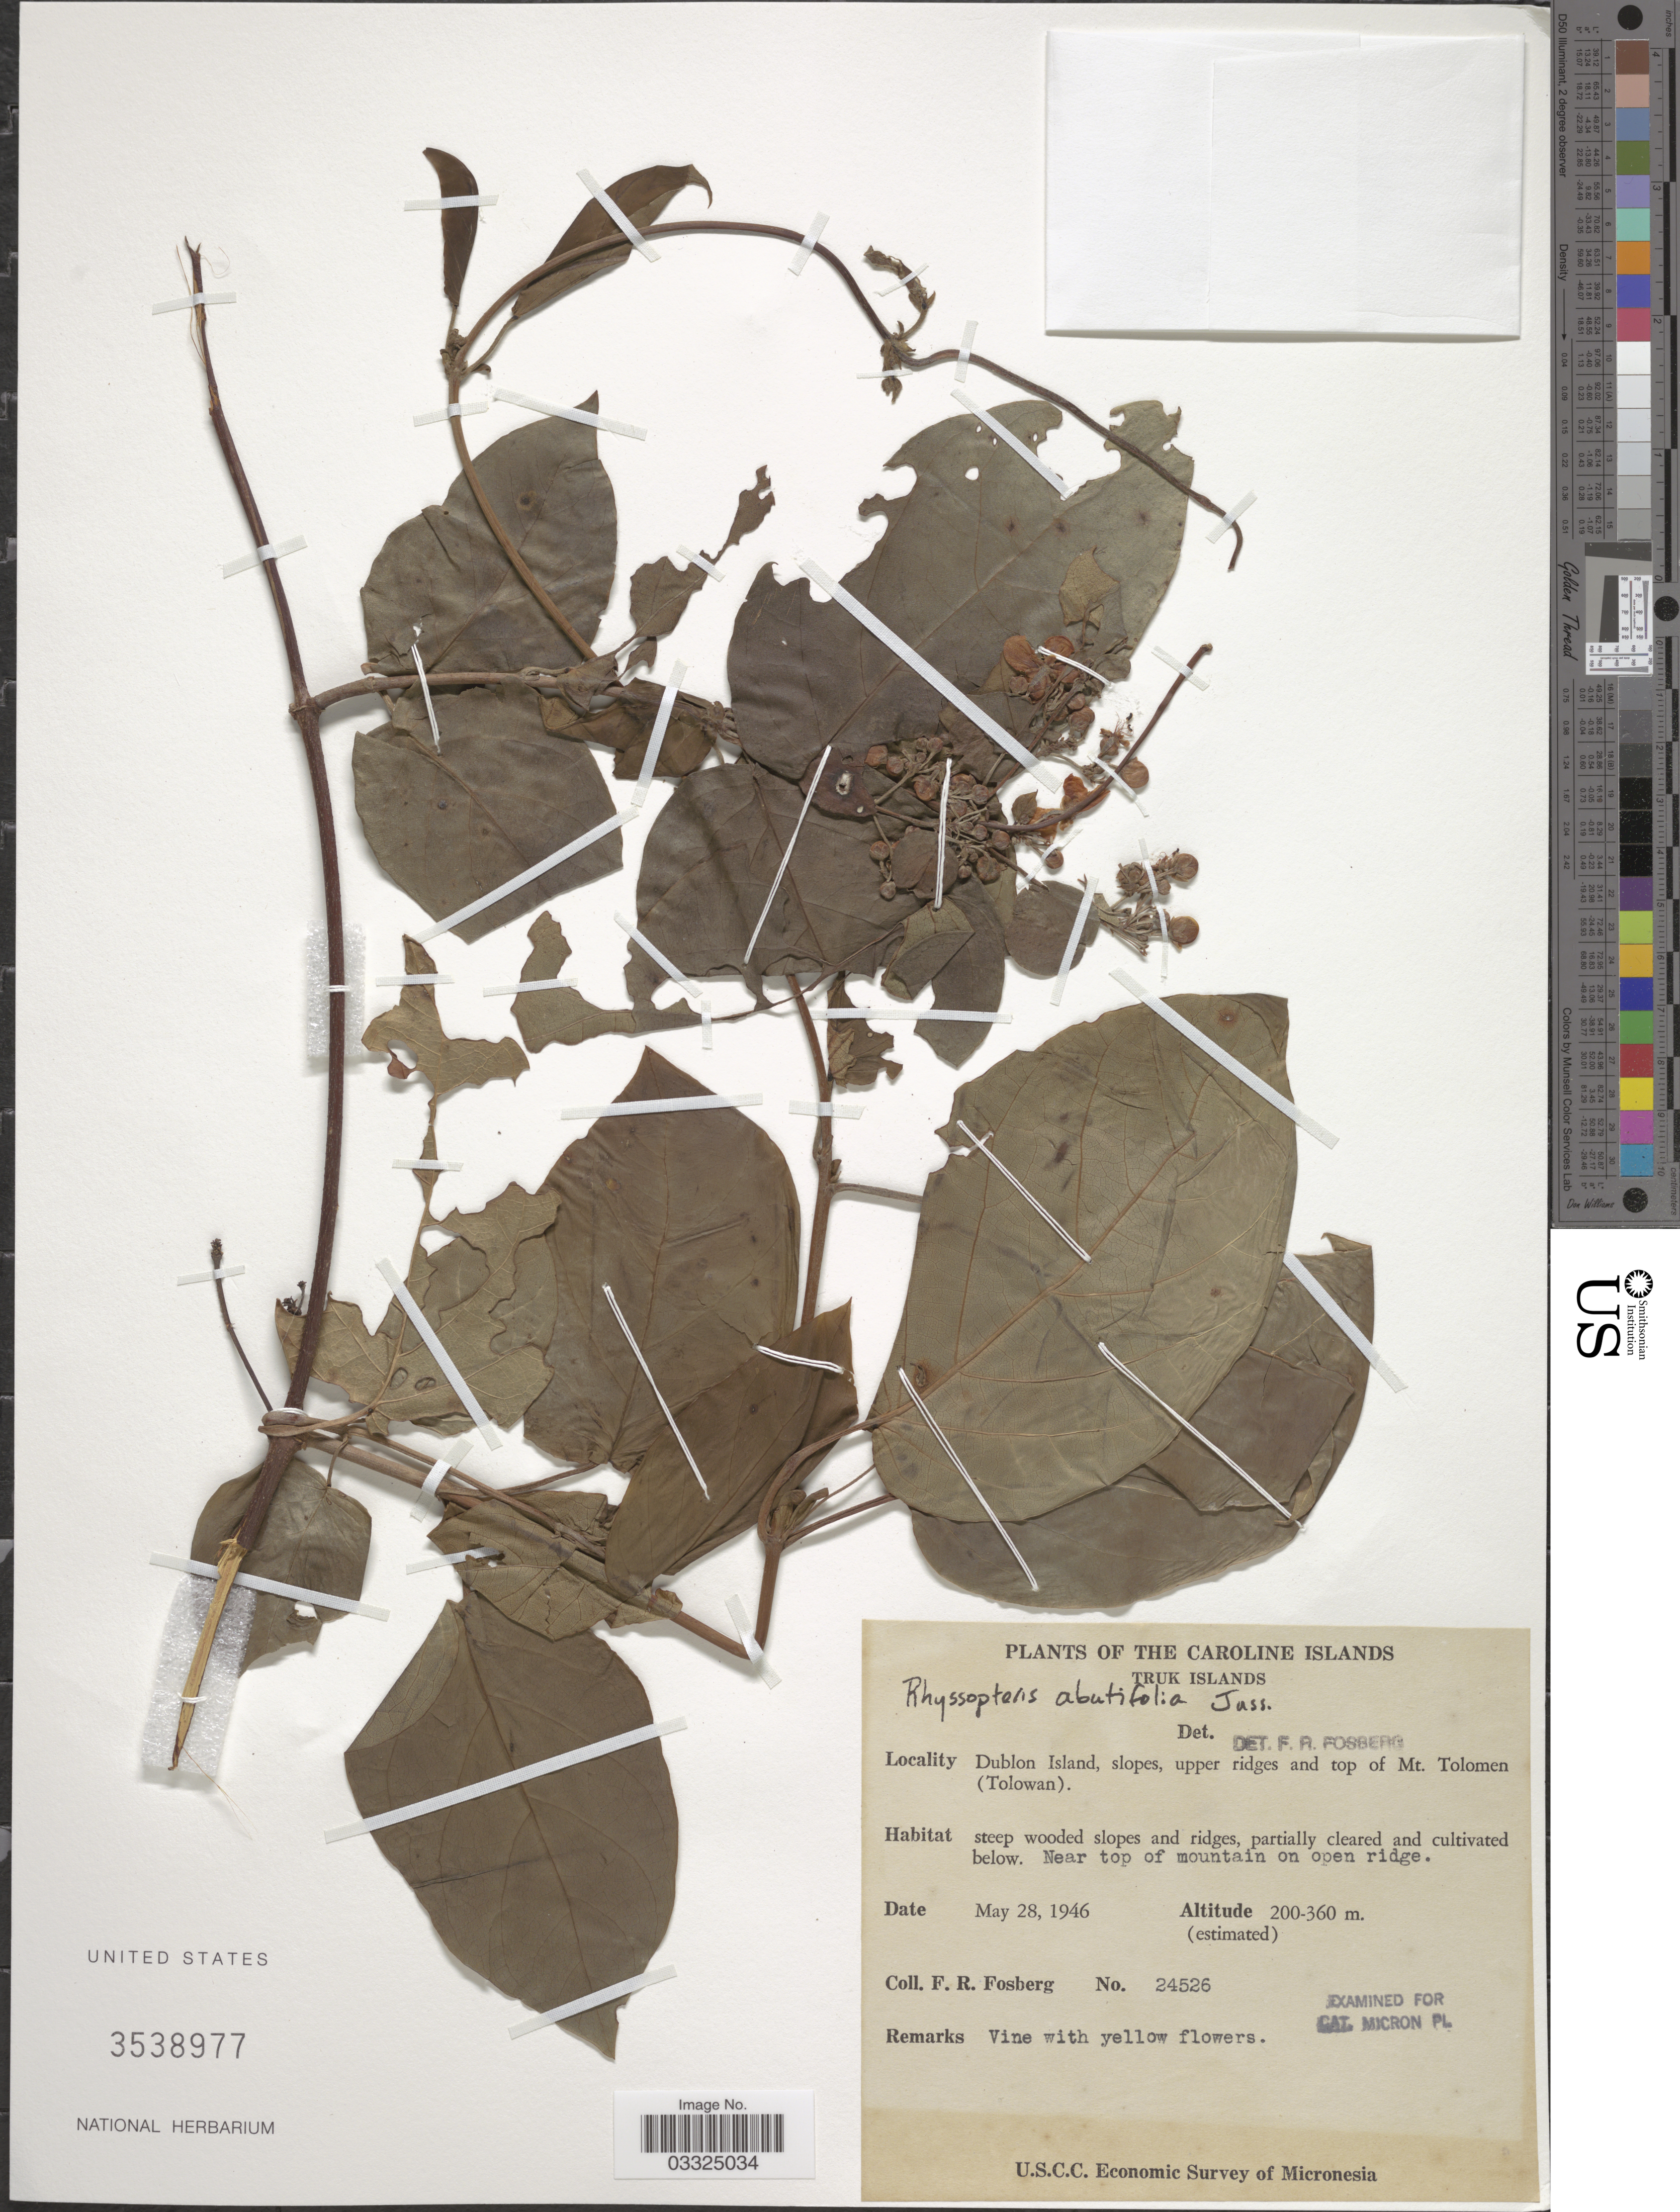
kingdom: Plantae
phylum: Tracheophyta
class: Magnoliopsida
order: Malpighiales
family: Malpighiaceae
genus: Ryssopterys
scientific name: Ryssopterys abutilifolia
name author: A. Juss.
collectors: F. R. Fosberg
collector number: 24526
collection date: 1946-05-28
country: Micronesia, Federated States of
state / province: Truk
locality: The Caroline Islands. Truk Islands. Dublon Island, slopes upper ridges and top of Mt. Tolomen (Tolowan). Near top of mountain on open ridge.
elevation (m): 200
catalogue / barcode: US 3538977